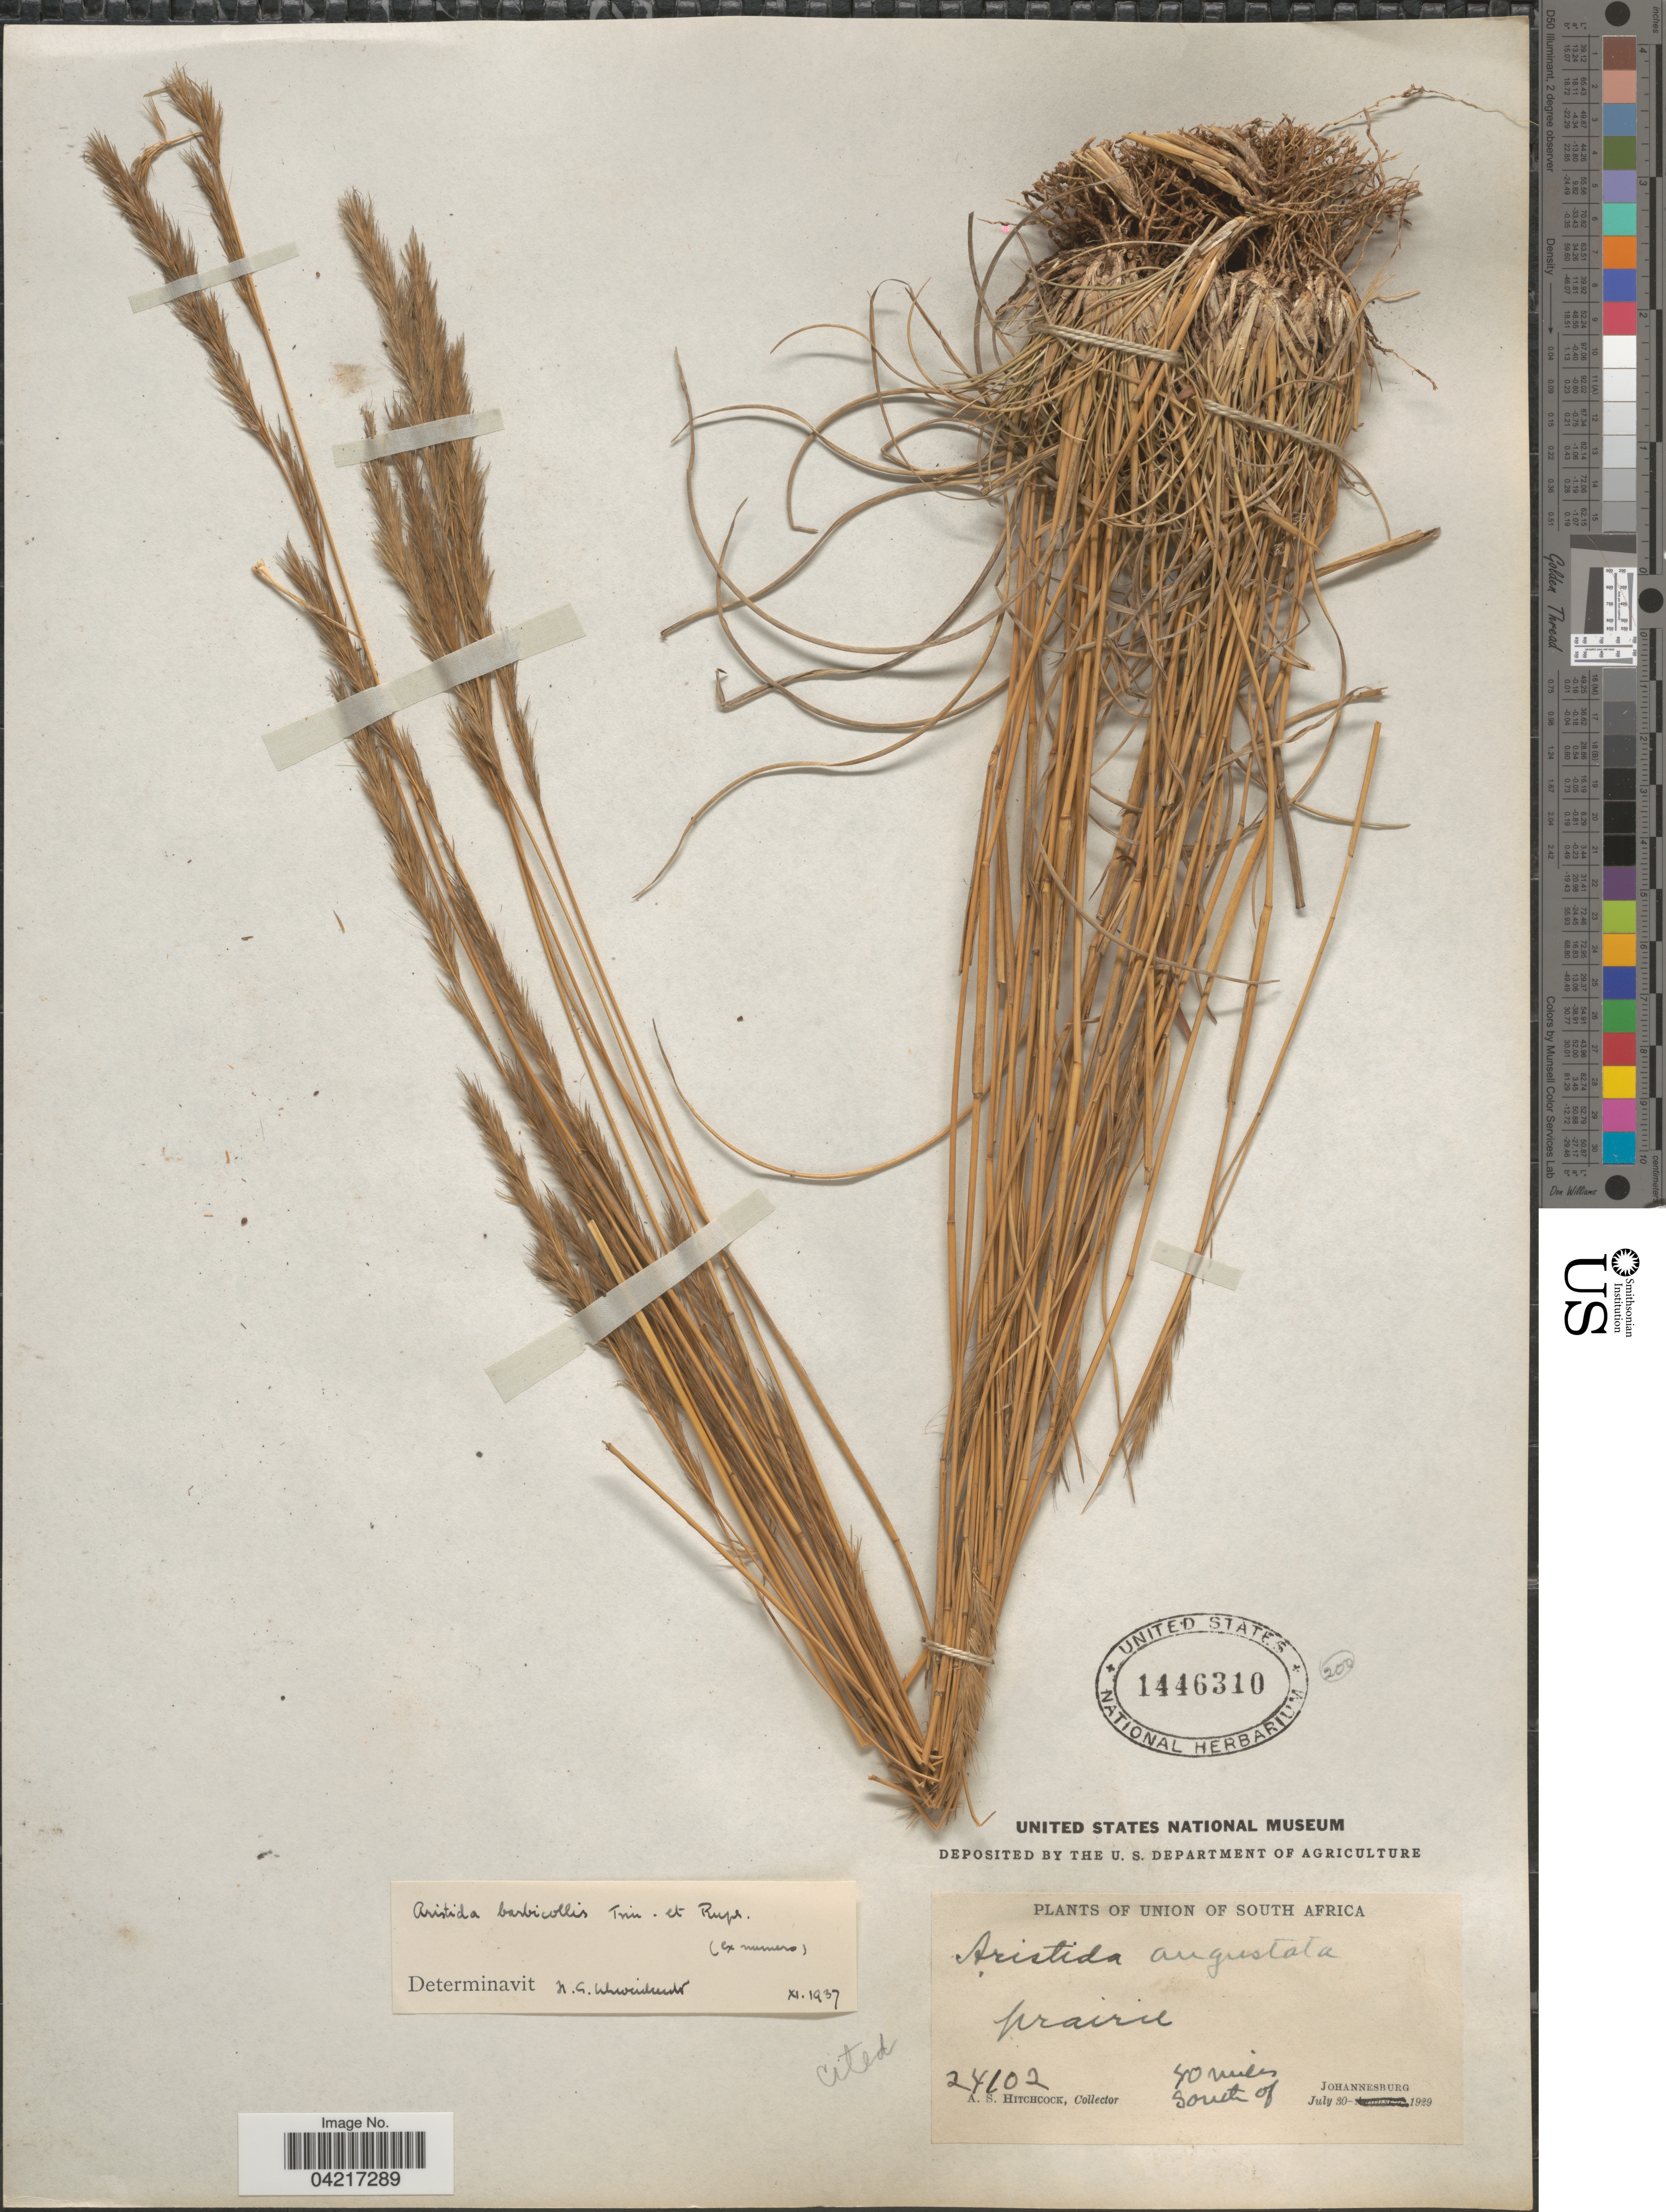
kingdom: Plantae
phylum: Tracheophyta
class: Liliopsida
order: Poales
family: Poaceae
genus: Aristida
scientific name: Aristida barbicollis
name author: Trin. & Rupr.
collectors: A. S. Hitchcock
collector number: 24102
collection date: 1929-07-30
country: South Africa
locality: Union of South Africa. Prairie. 40 miles South of Johannesburg.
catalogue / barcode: US 1446310